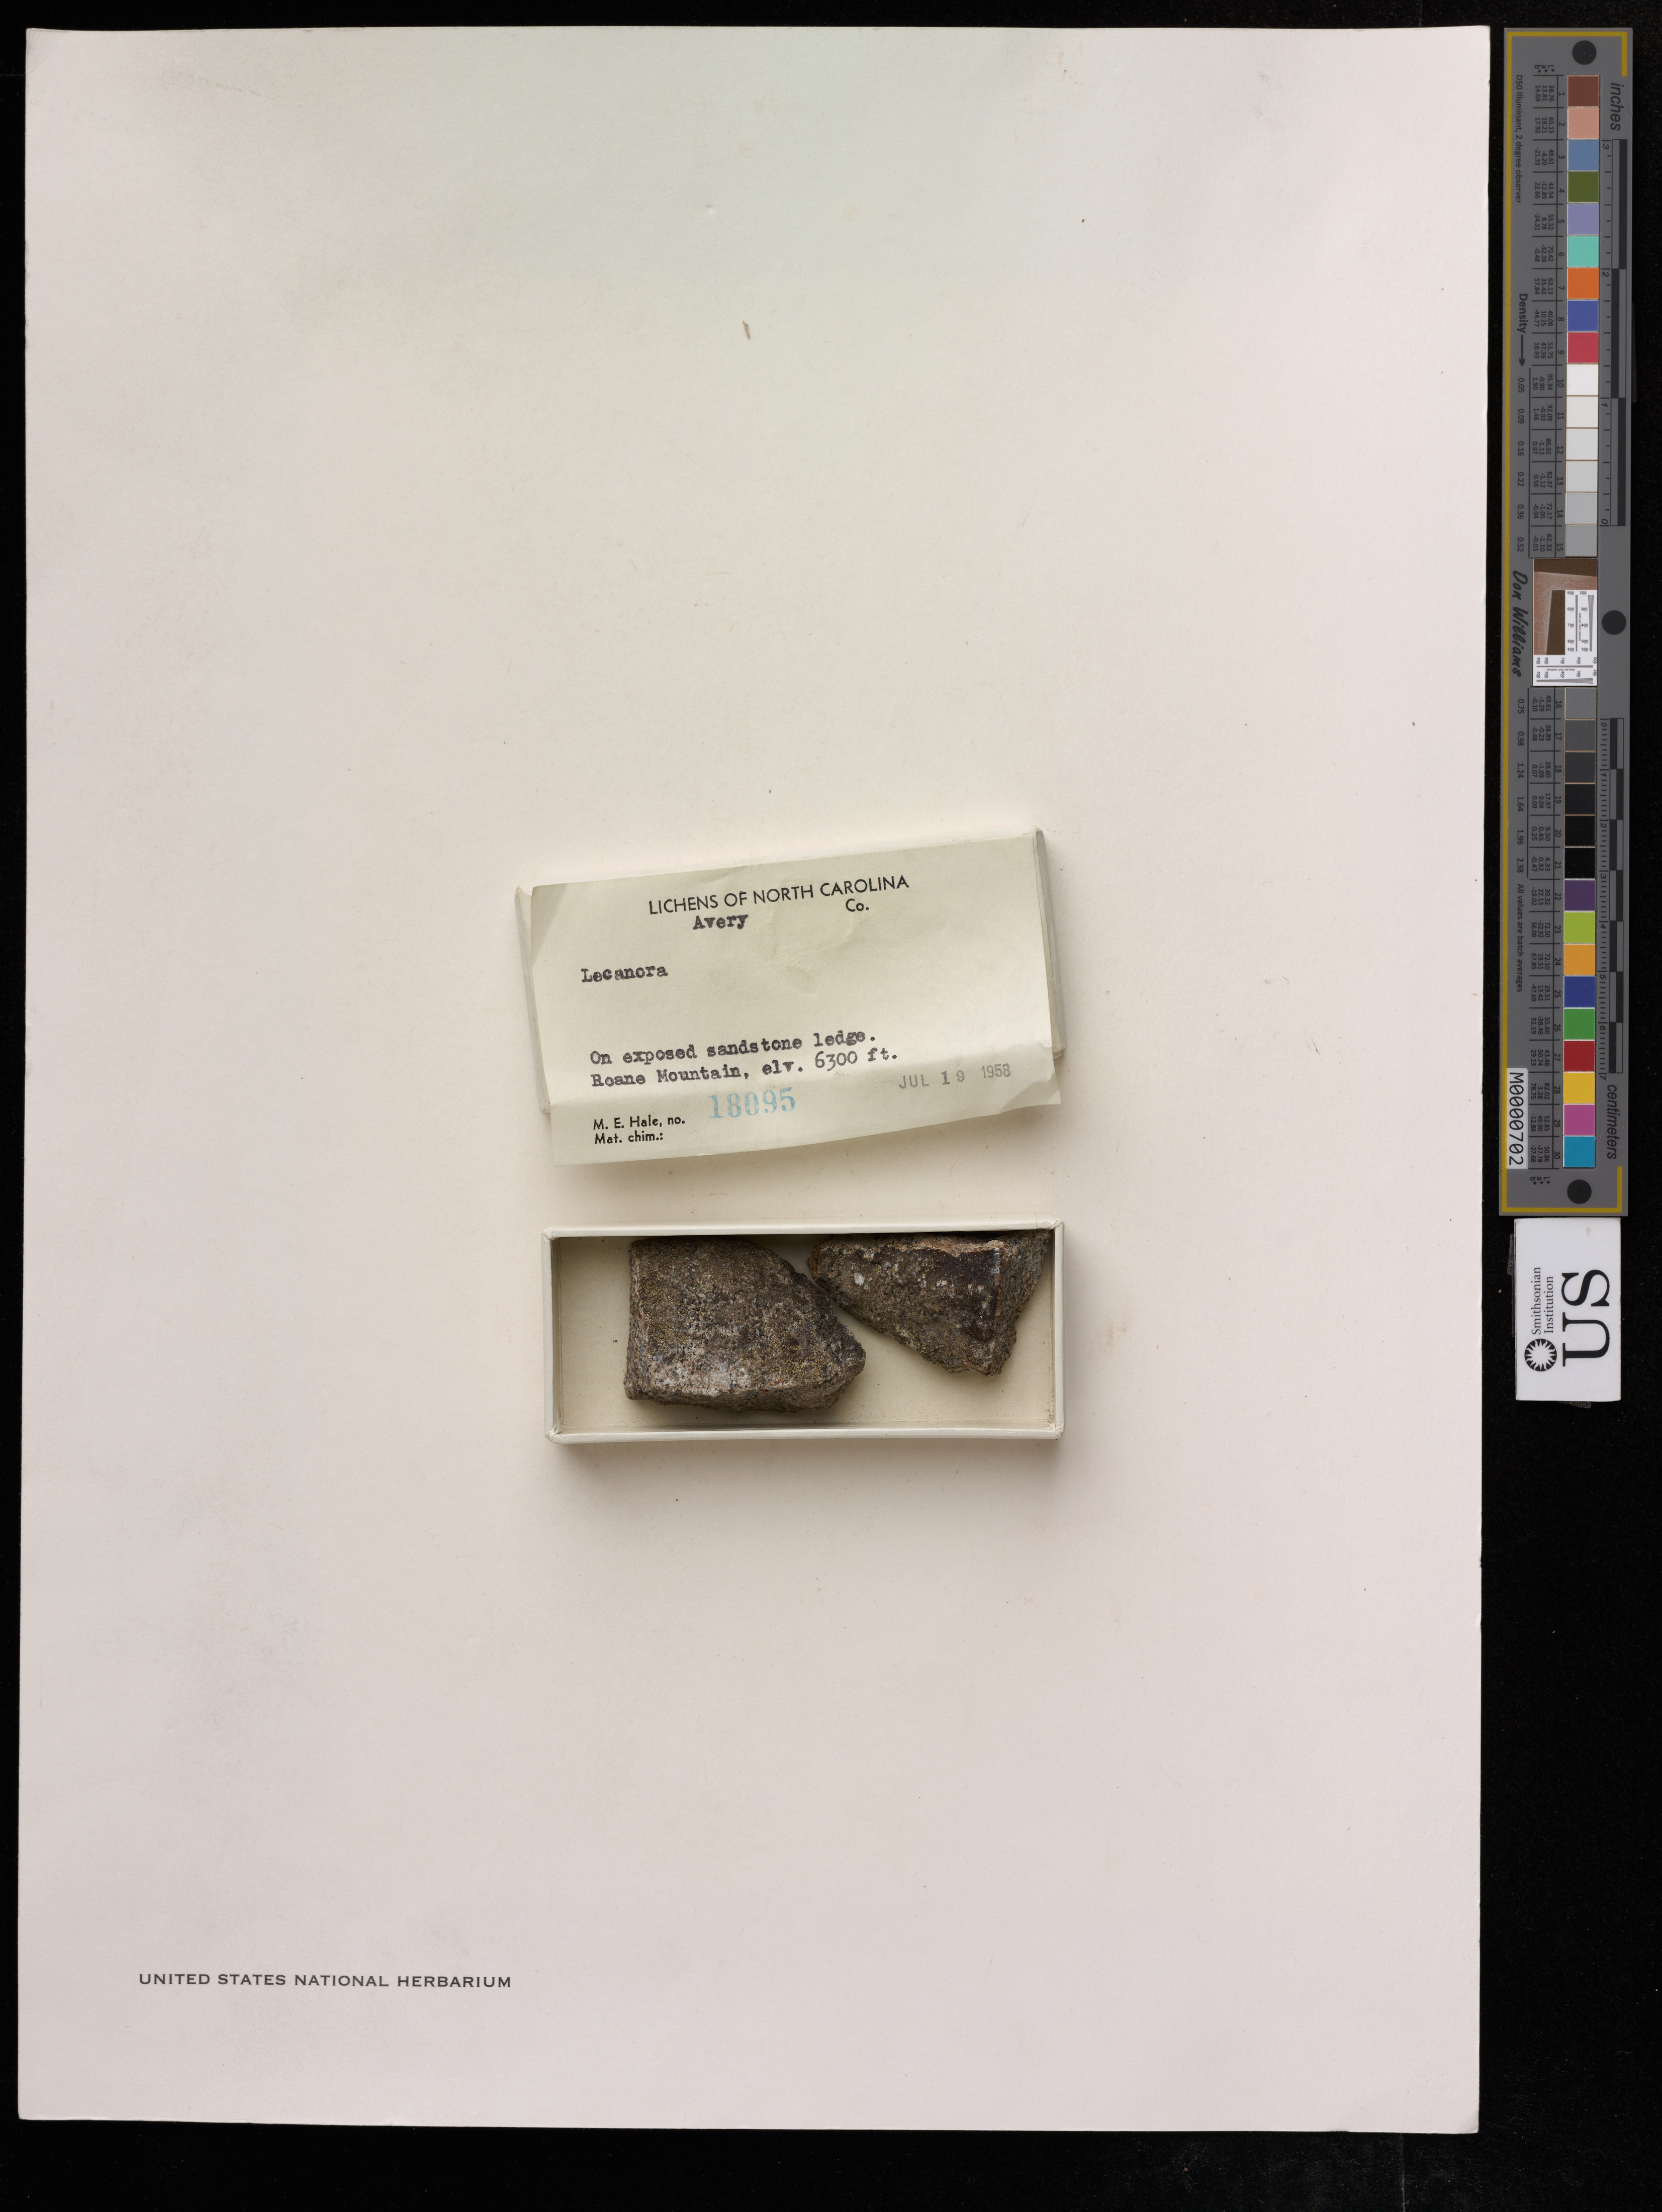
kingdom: Fungi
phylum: Ascomycota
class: Lecanoromycetes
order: Lecanorales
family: Lecanoraceae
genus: Lecanora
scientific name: Lecanora sp.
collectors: M. Hale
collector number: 18095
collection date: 1958-07-19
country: United States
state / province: North Carolina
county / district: Avery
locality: Roan Mtn.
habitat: On exposed sandstone ledge.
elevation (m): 1920